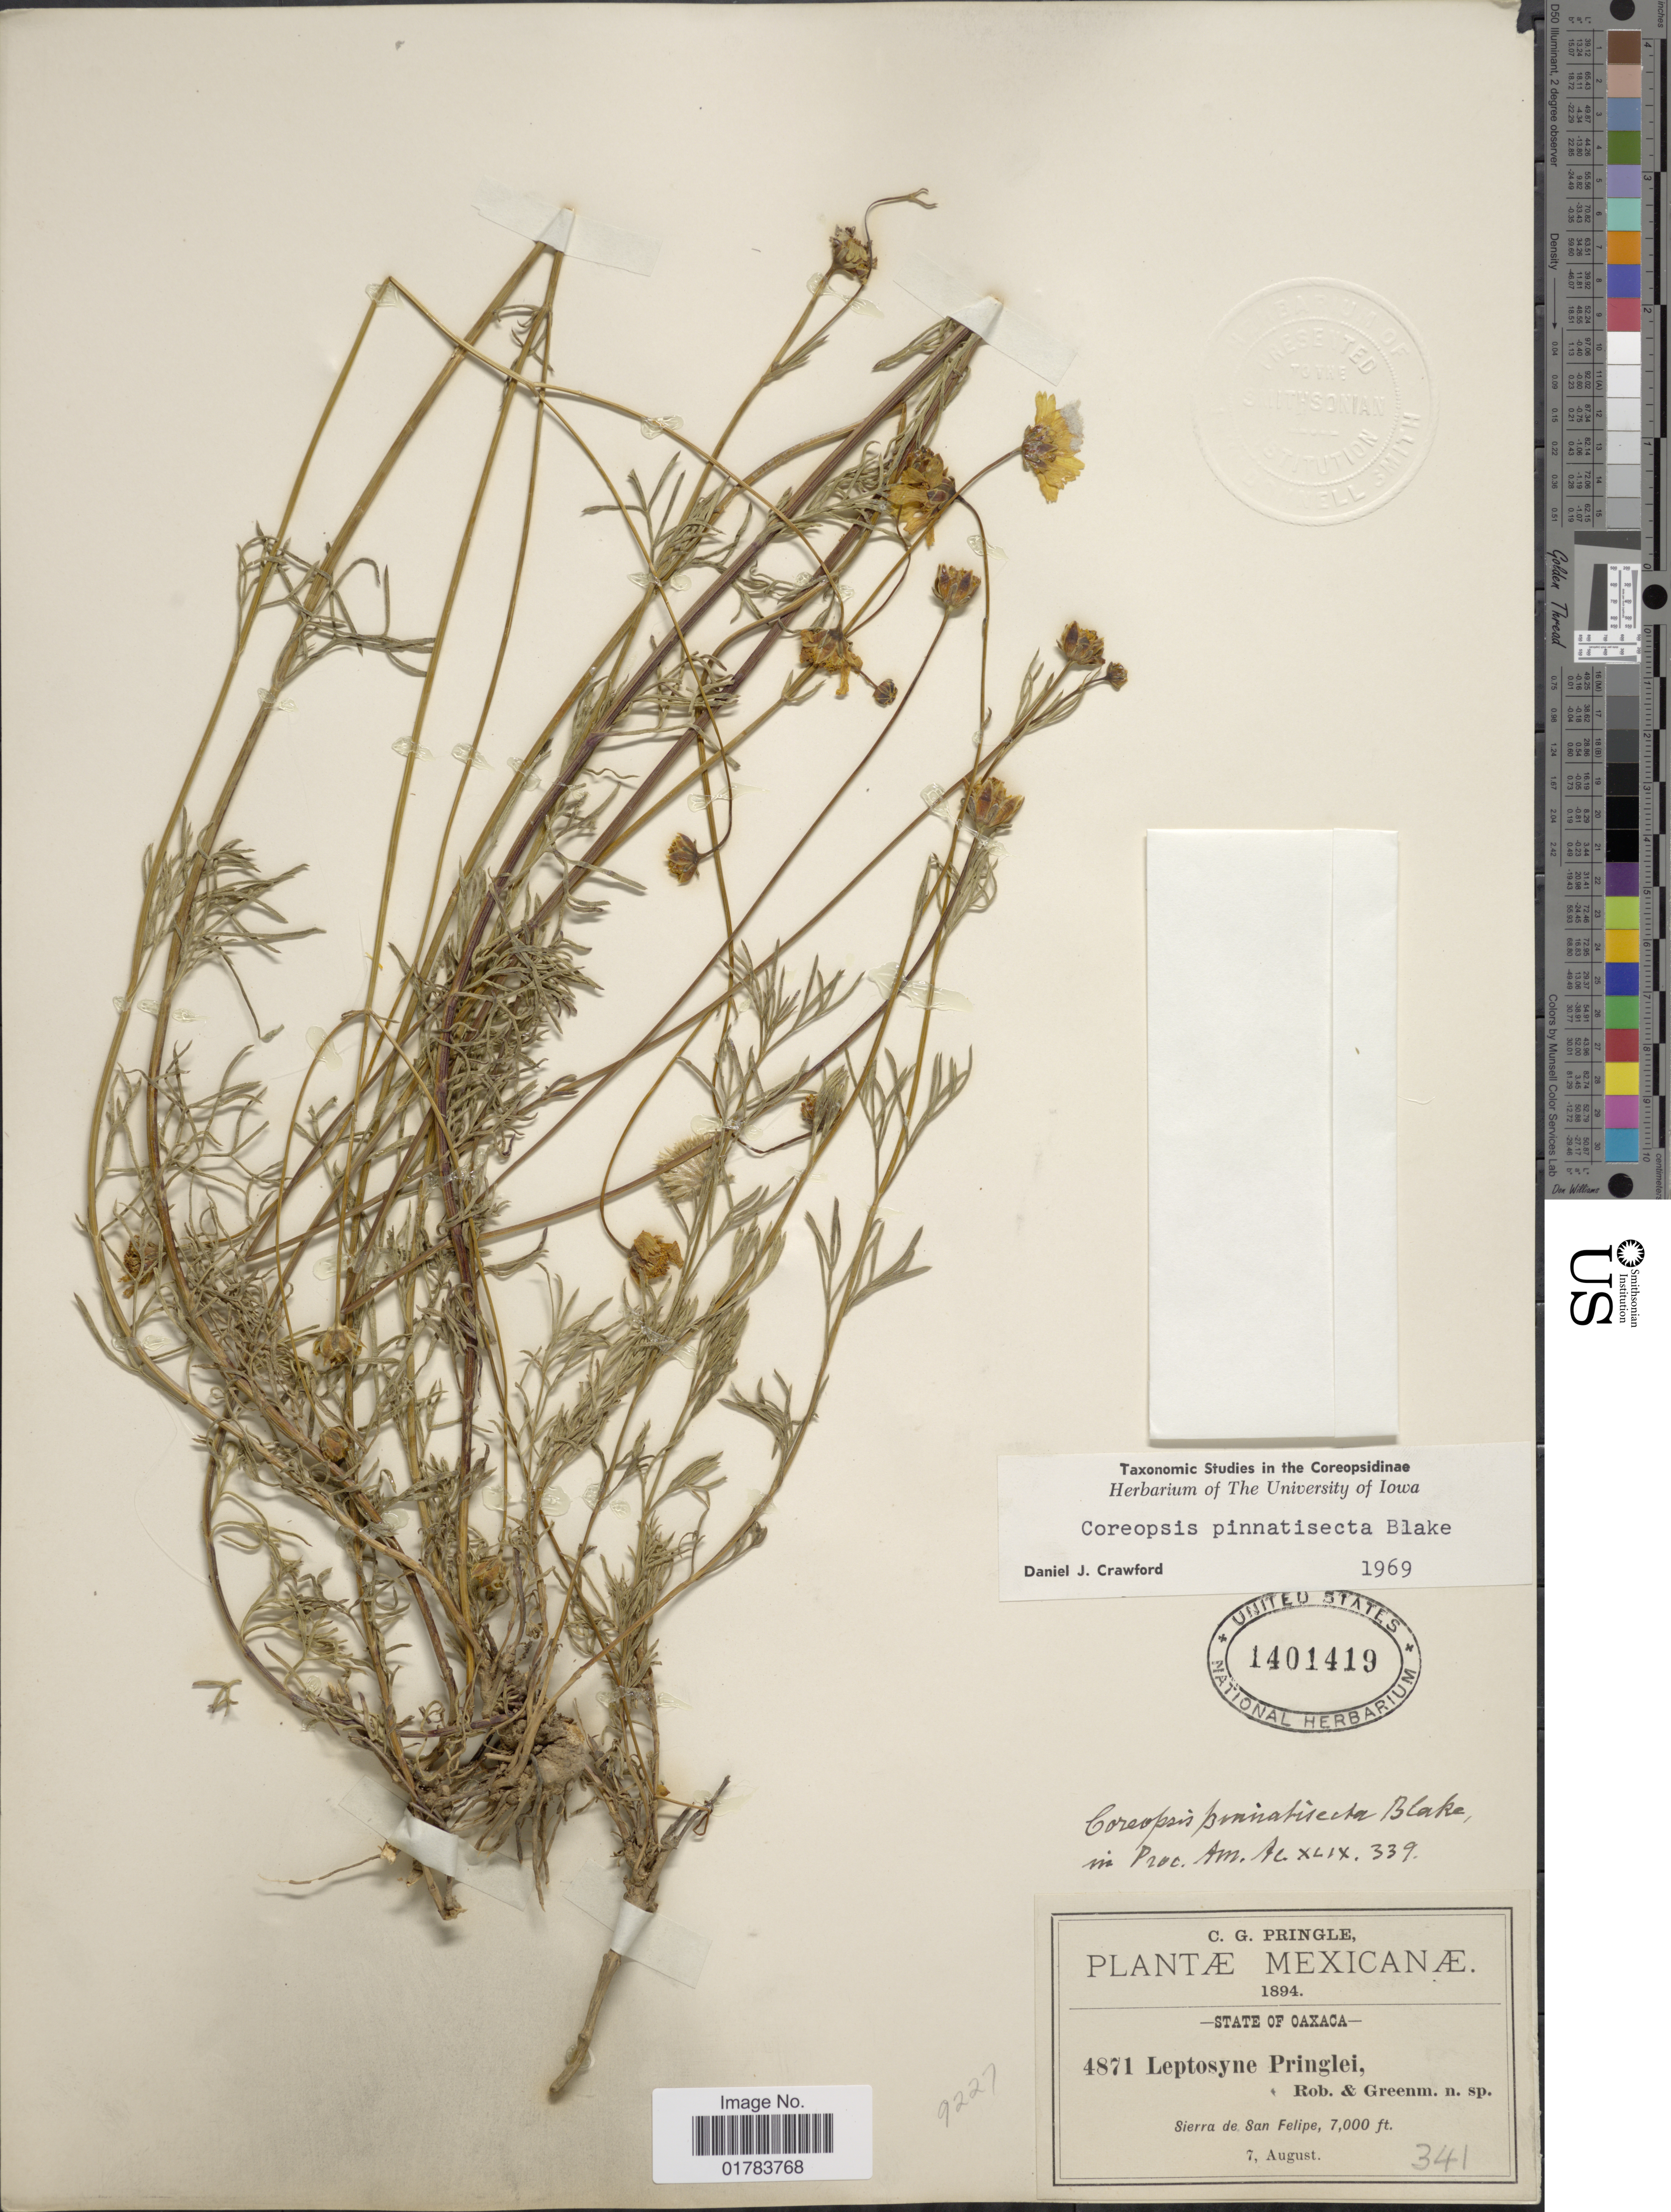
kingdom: Plantae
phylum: Tracheophyta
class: Magnoliopsida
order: Asterales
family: Asteraceae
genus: Coreopsis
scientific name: Coreopsis pinnatisecta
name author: S.F. Blake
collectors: C. G. Pringle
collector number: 4871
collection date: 1894-08-07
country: Mexico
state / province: Oaxaca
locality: Sierra de San Felipe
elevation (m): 2134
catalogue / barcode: US 1401419